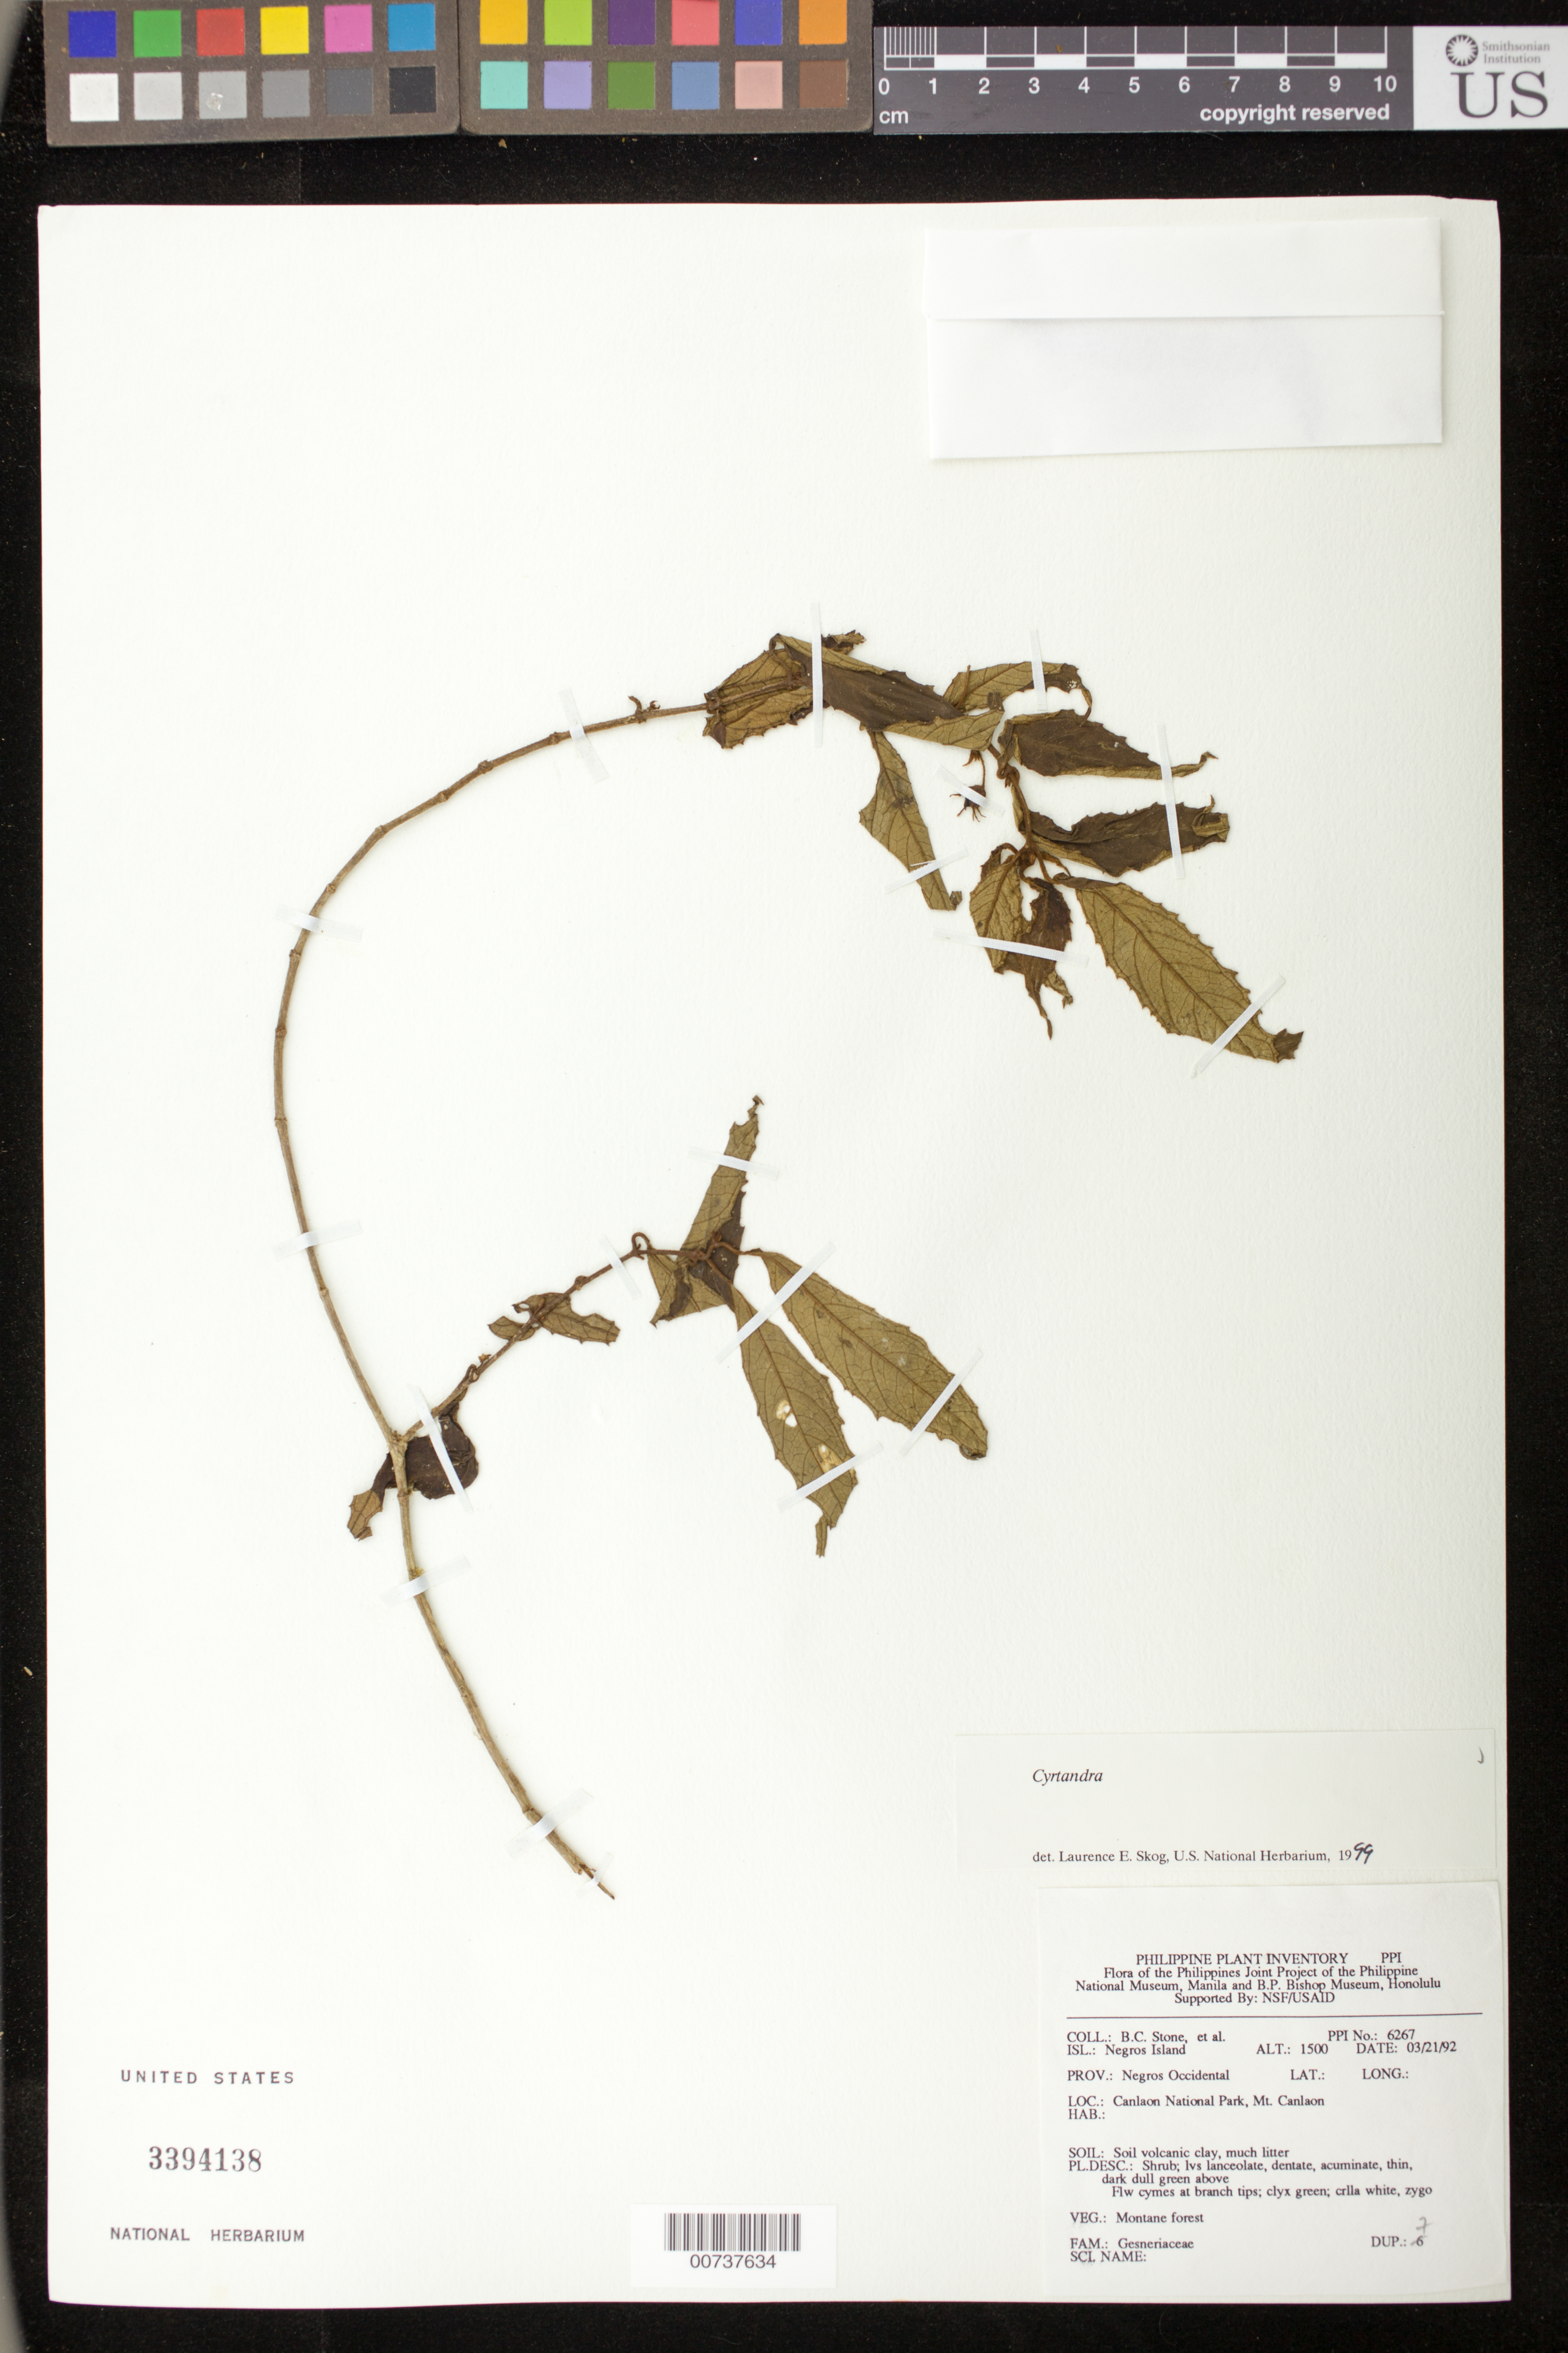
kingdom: Plantae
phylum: Tracheophyta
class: Magnoliopsida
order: Lamiales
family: Gesneriaceae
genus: Cyrtandra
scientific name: Cyrtandra sp.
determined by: Skog, Laurence E.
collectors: B. C. Stone & et al.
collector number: PPI no. 6267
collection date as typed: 21 Mar 1992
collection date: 1992-03-21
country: Philippines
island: Negros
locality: Prov. Negros Oriental; Canlaon National Park, Mt. Canlaon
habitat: Montane forest; soil volcanic clay, much litter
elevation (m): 1500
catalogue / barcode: US 3394138